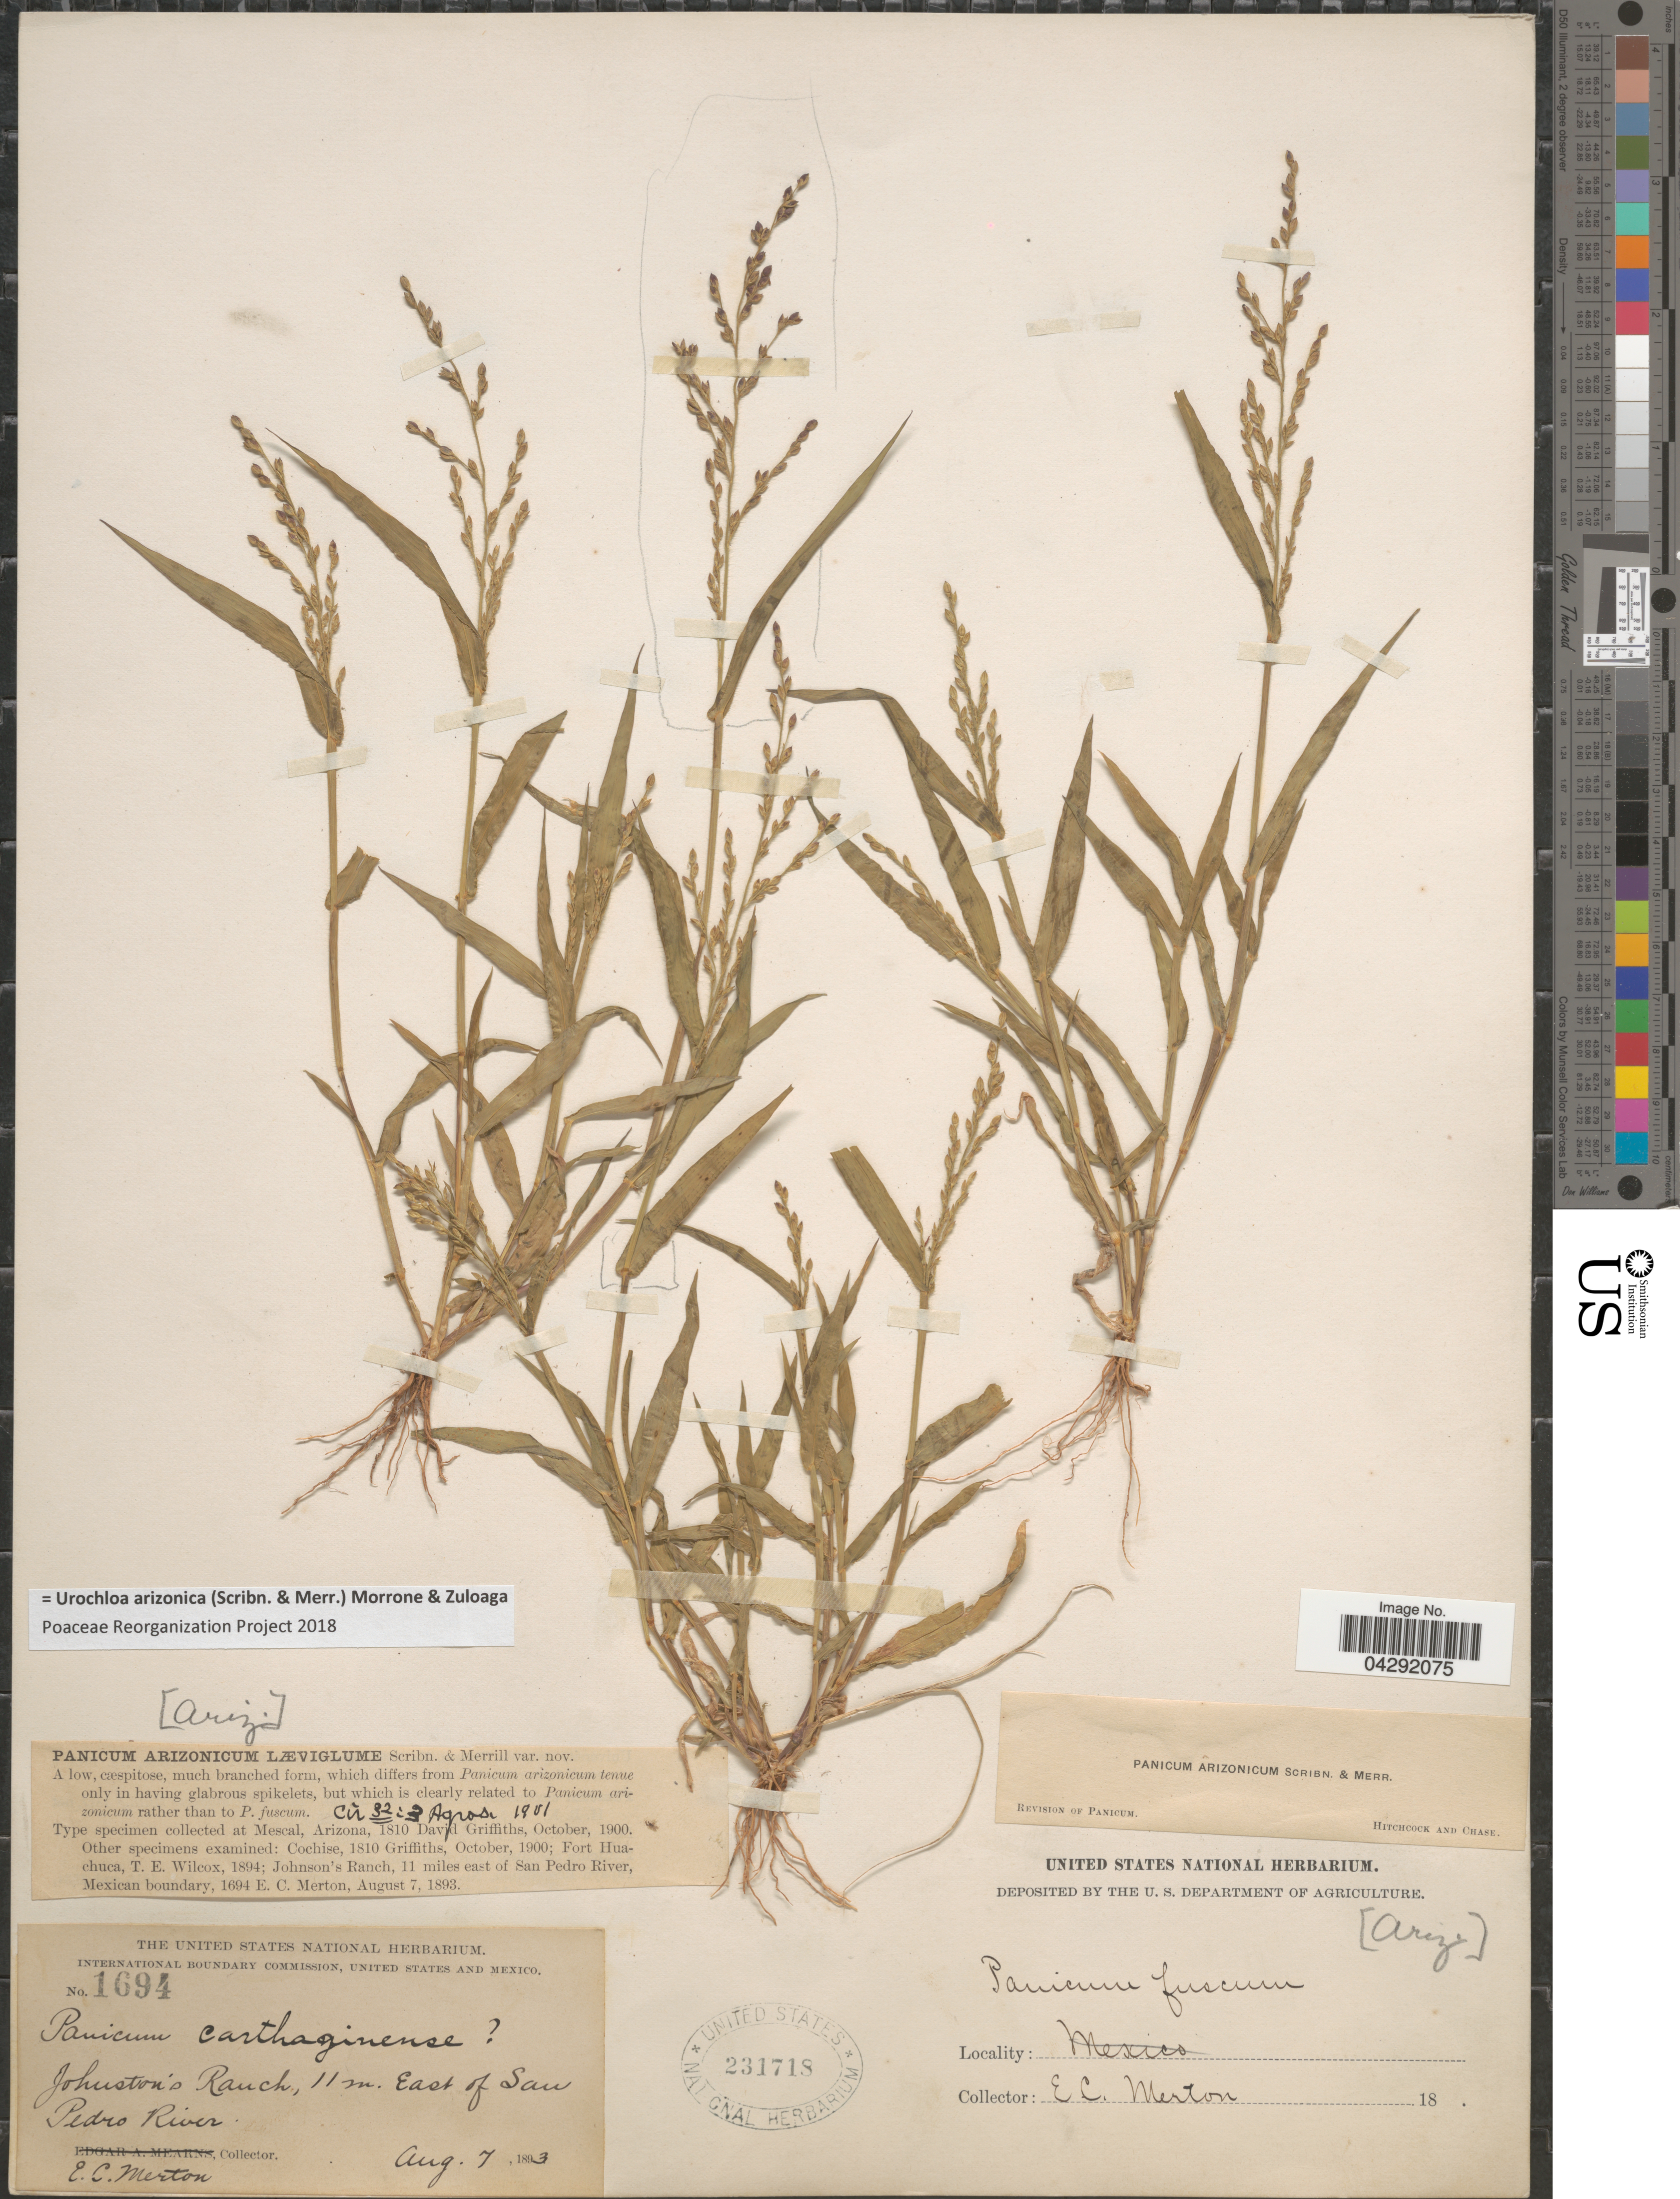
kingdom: Plantae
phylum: Tracheophyta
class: Liliopsida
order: Poales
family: Poaceae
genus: Urochloa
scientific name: Urochloa arizonica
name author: (Scribn. & Merr.) Morrone & Zuloaga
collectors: E. Merton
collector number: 1694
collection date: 1893-08-07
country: United States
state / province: Arizona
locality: Johnston's Ranch, 11 m. East of San Pedro River.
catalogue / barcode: US 231718